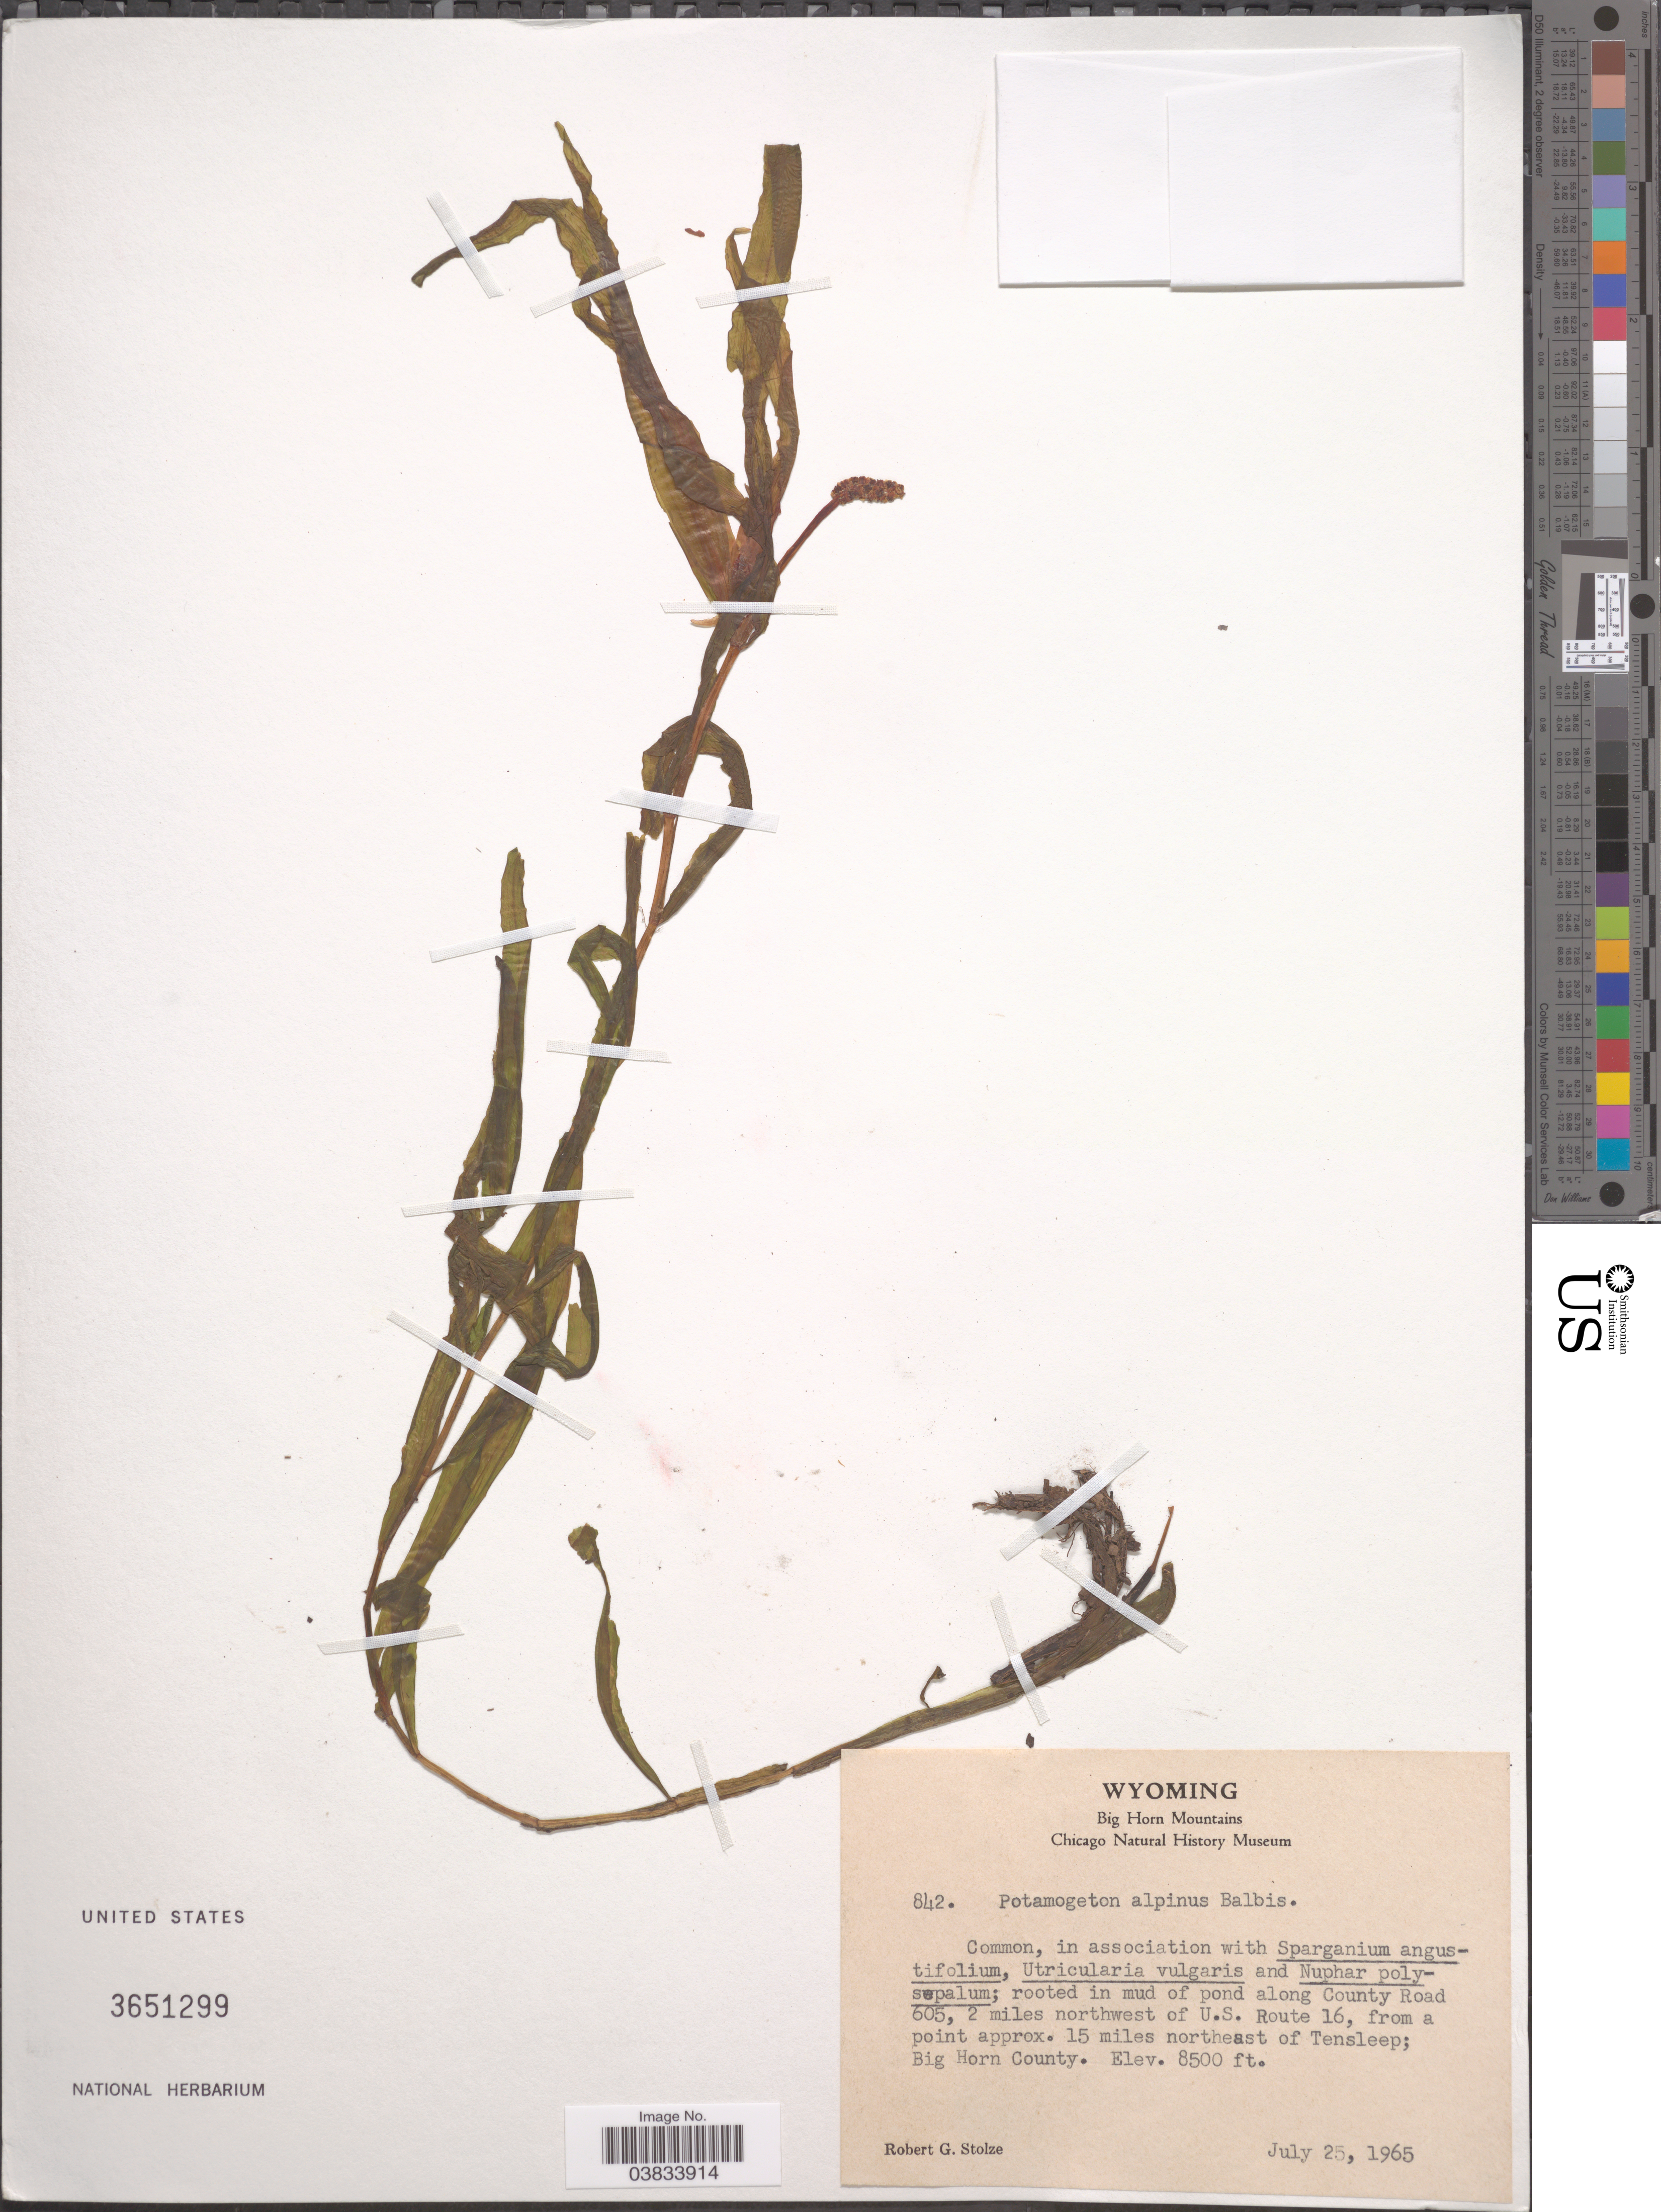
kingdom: Plantae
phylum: Tracheophyta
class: Liliopsida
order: Alismatales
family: Potamogetonaceae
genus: Potamogeton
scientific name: Potamogeton alpinus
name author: Balb.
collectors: R. G. Stolze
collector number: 842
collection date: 1965-07-25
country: United States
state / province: Wyoming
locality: Big Horn Mountains. Rooted in mud of pond along County Road 605, 2 miles northwest of U.S. Route 16, from a point approx. 15 miles northeast of Tensleep; Big Horn County.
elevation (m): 2591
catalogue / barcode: US 3651299